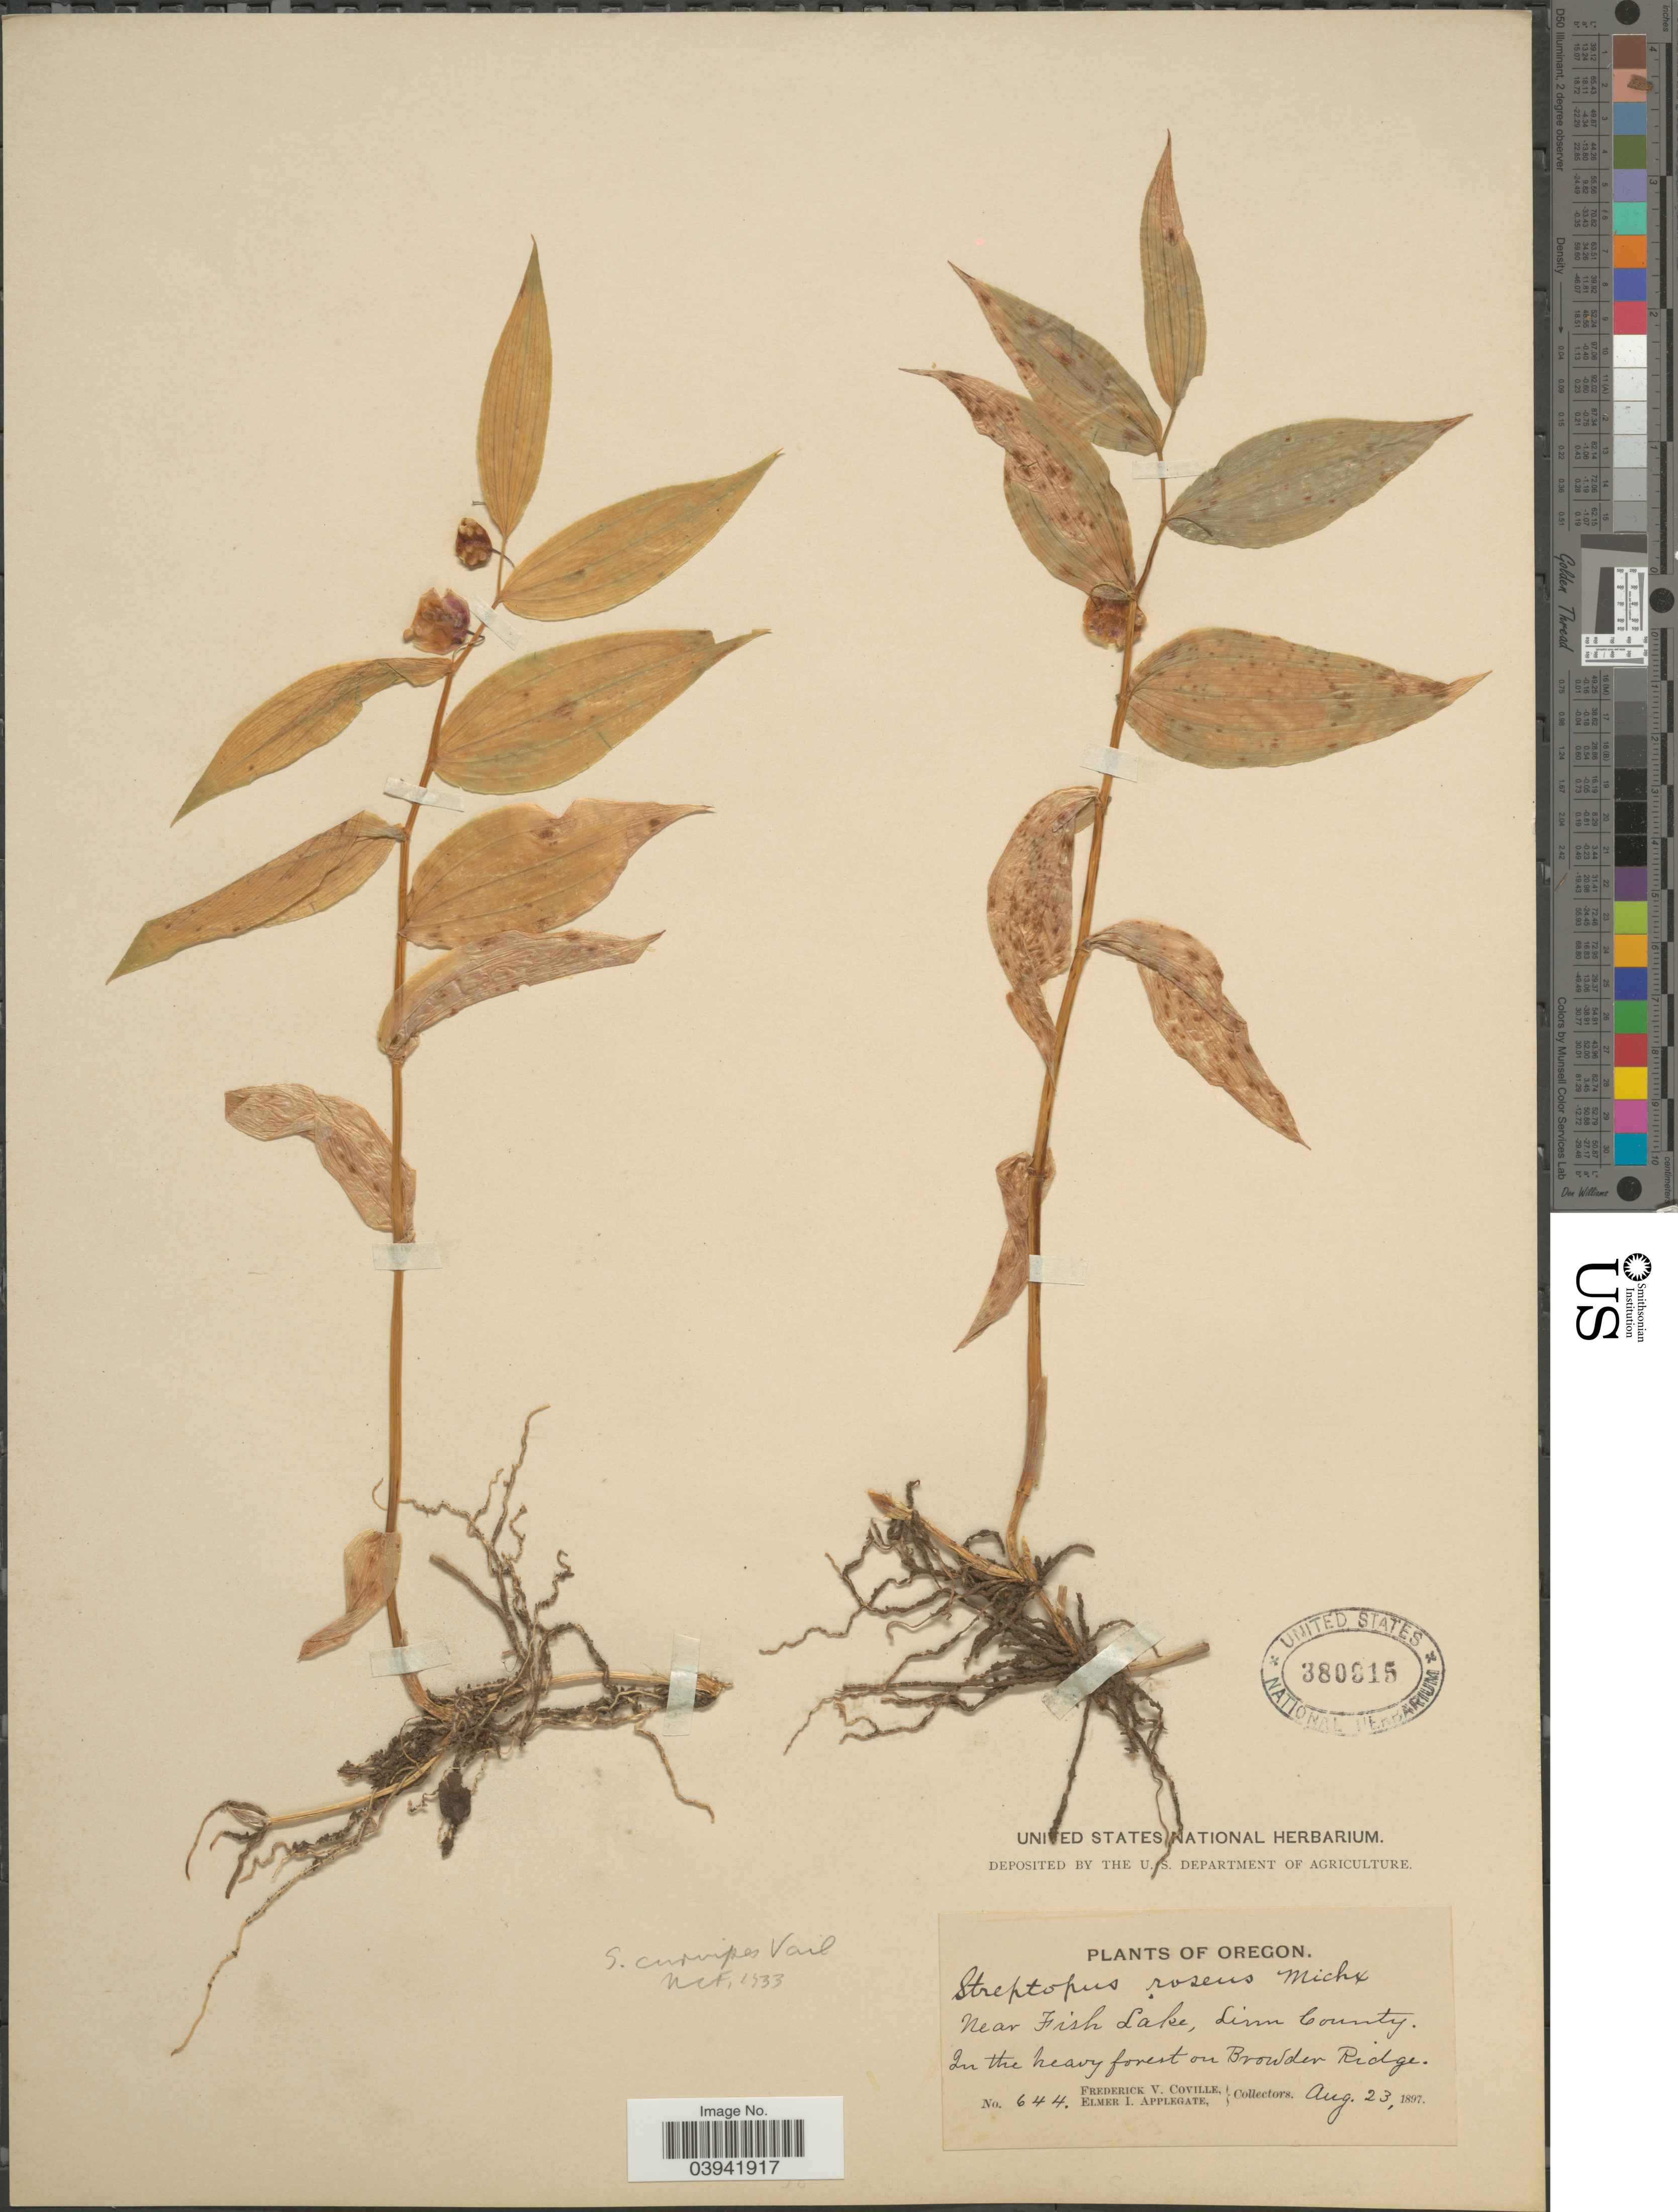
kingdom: Plantae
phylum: Tracheophyta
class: Liliopsida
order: Liliales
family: Liliaceae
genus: Streptopus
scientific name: Streptopus roseus var. curvipes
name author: (Vail) Fassett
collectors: F. V. Coville & E. I. Applegate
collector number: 644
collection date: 1897-08-23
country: United States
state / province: Oregon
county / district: Linn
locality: Near Fish Lake, Linn County. In the heavy forest on Browder Ridge.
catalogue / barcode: US 380815